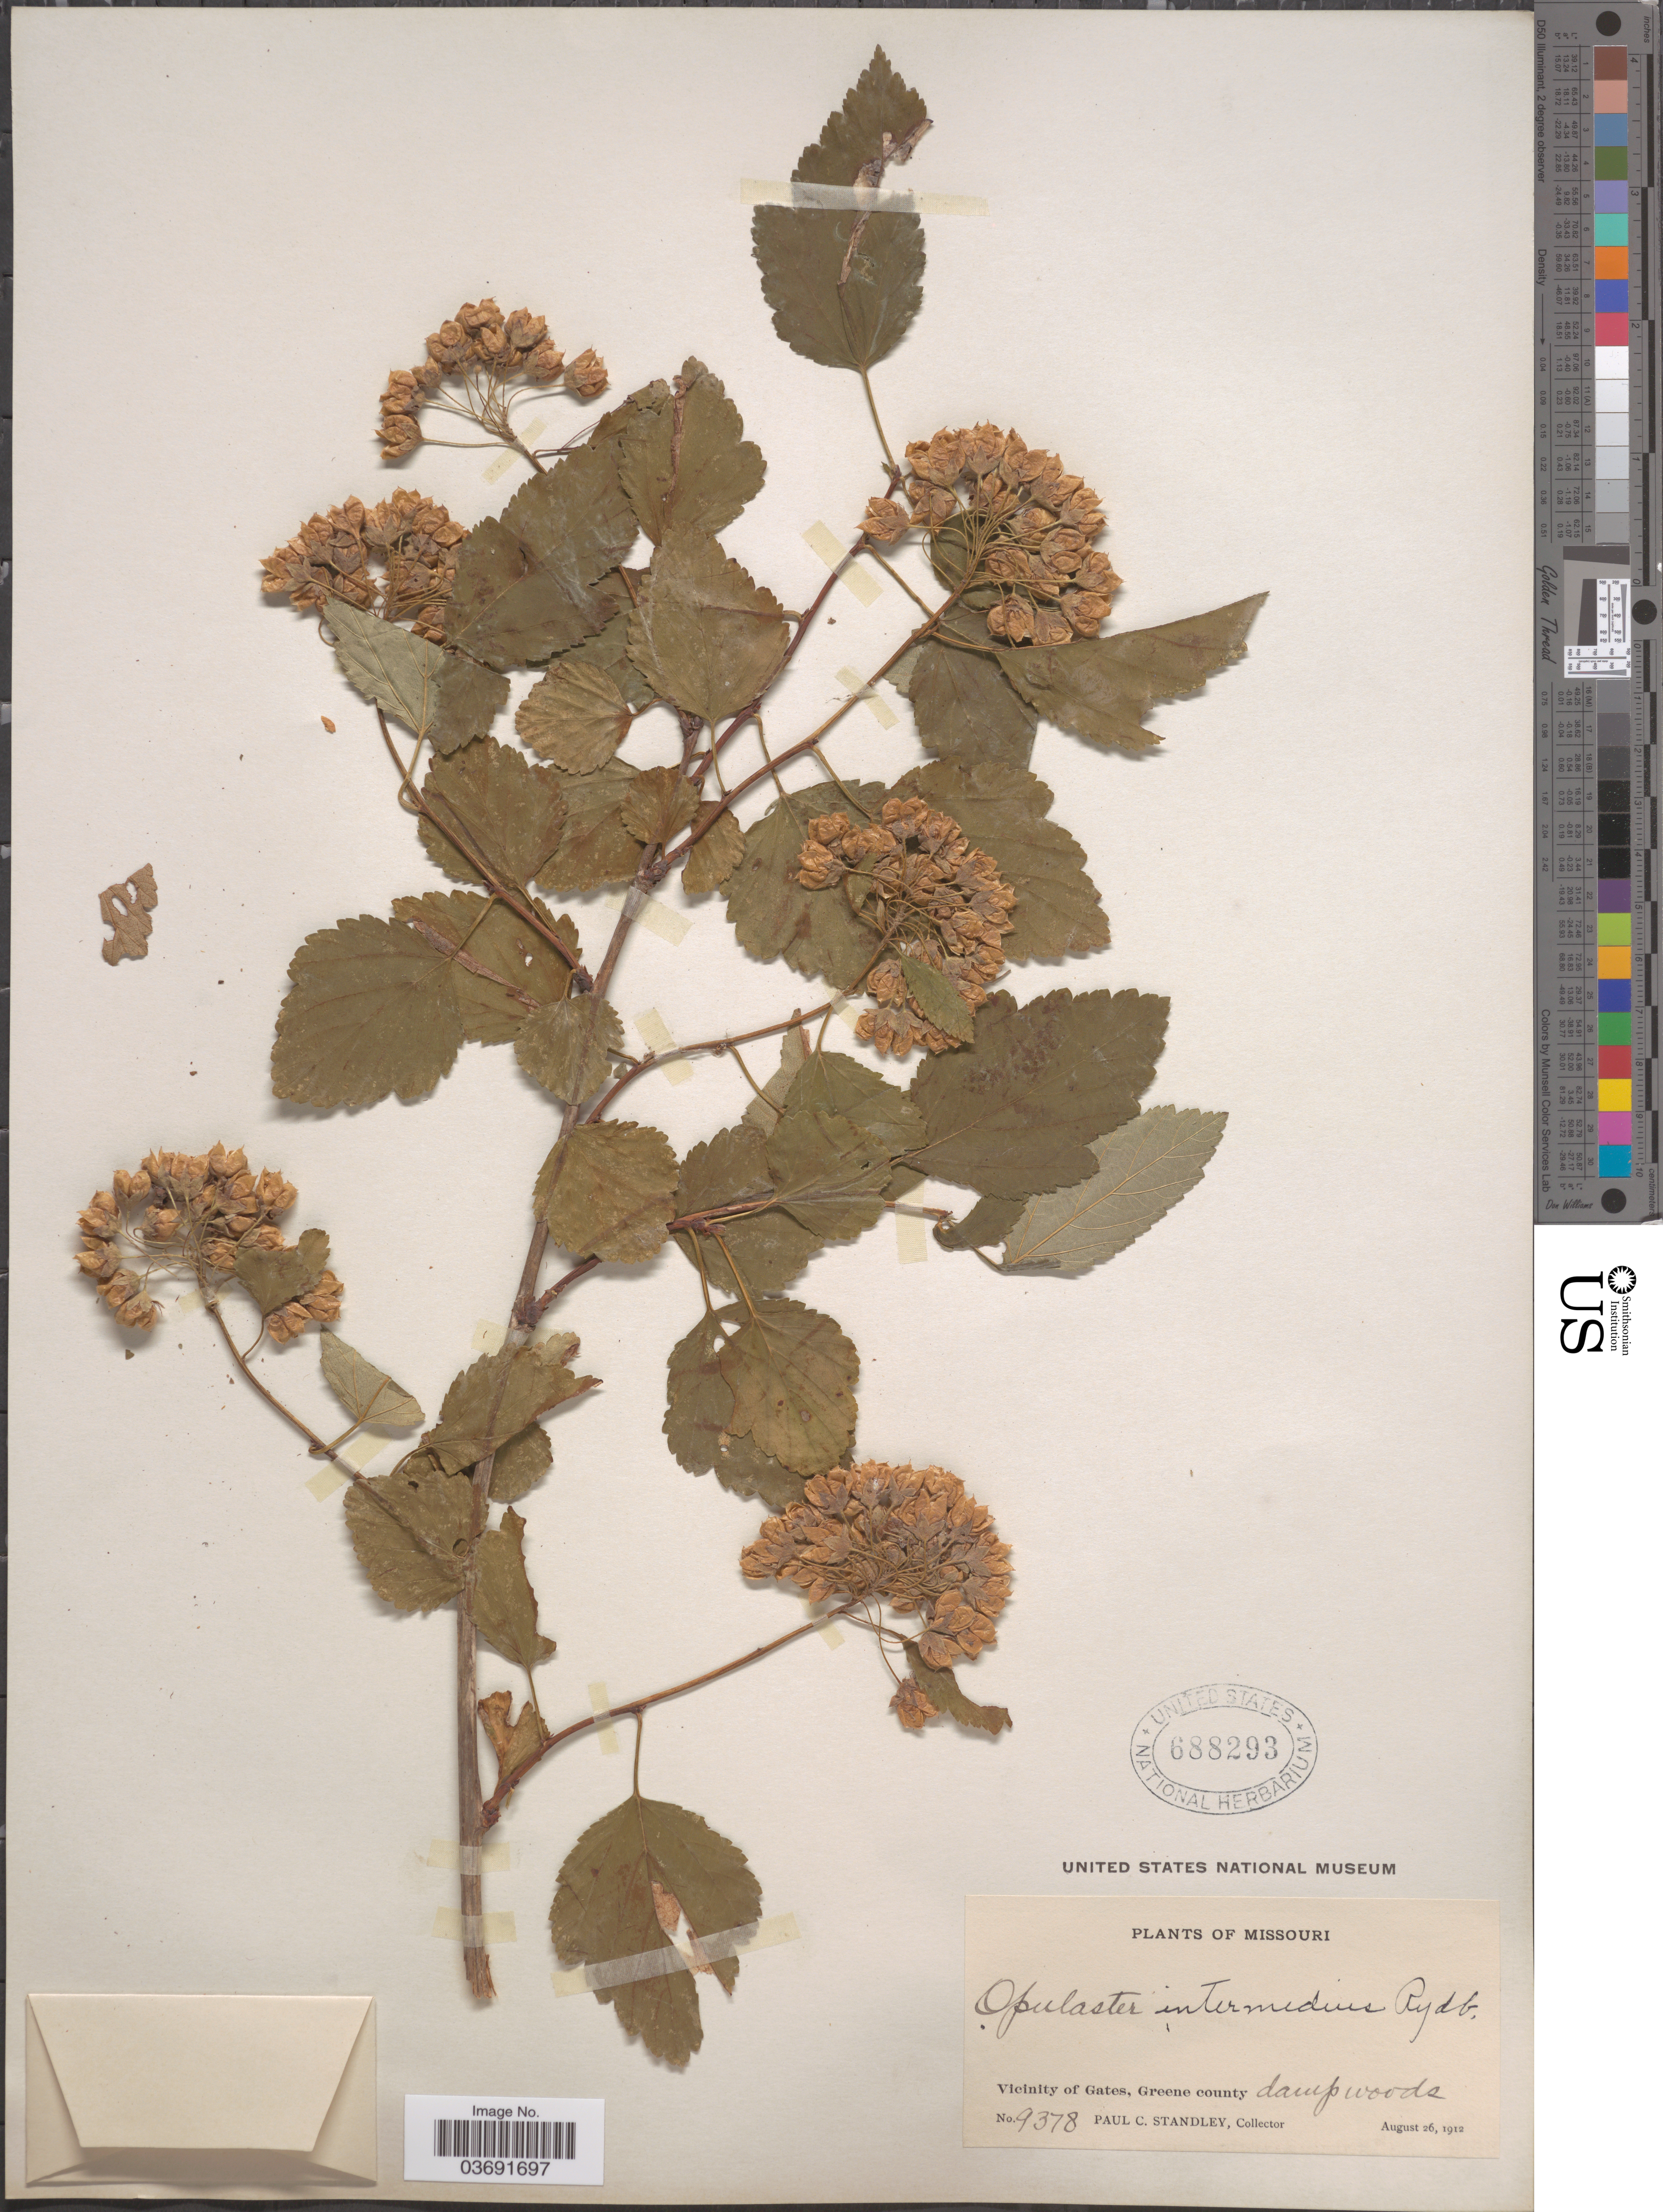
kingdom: Plantae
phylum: Tracheophyta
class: Magnoliopsida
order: Rosales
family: Rosaceae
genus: Physocarpus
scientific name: Physocarpus intermedius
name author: (Rydb.) C.K. Schneid.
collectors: P. C. Standley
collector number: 9378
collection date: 1912-08-26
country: United States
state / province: Missouri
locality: Vicinity of Gates, Greene county.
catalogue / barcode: US 688293